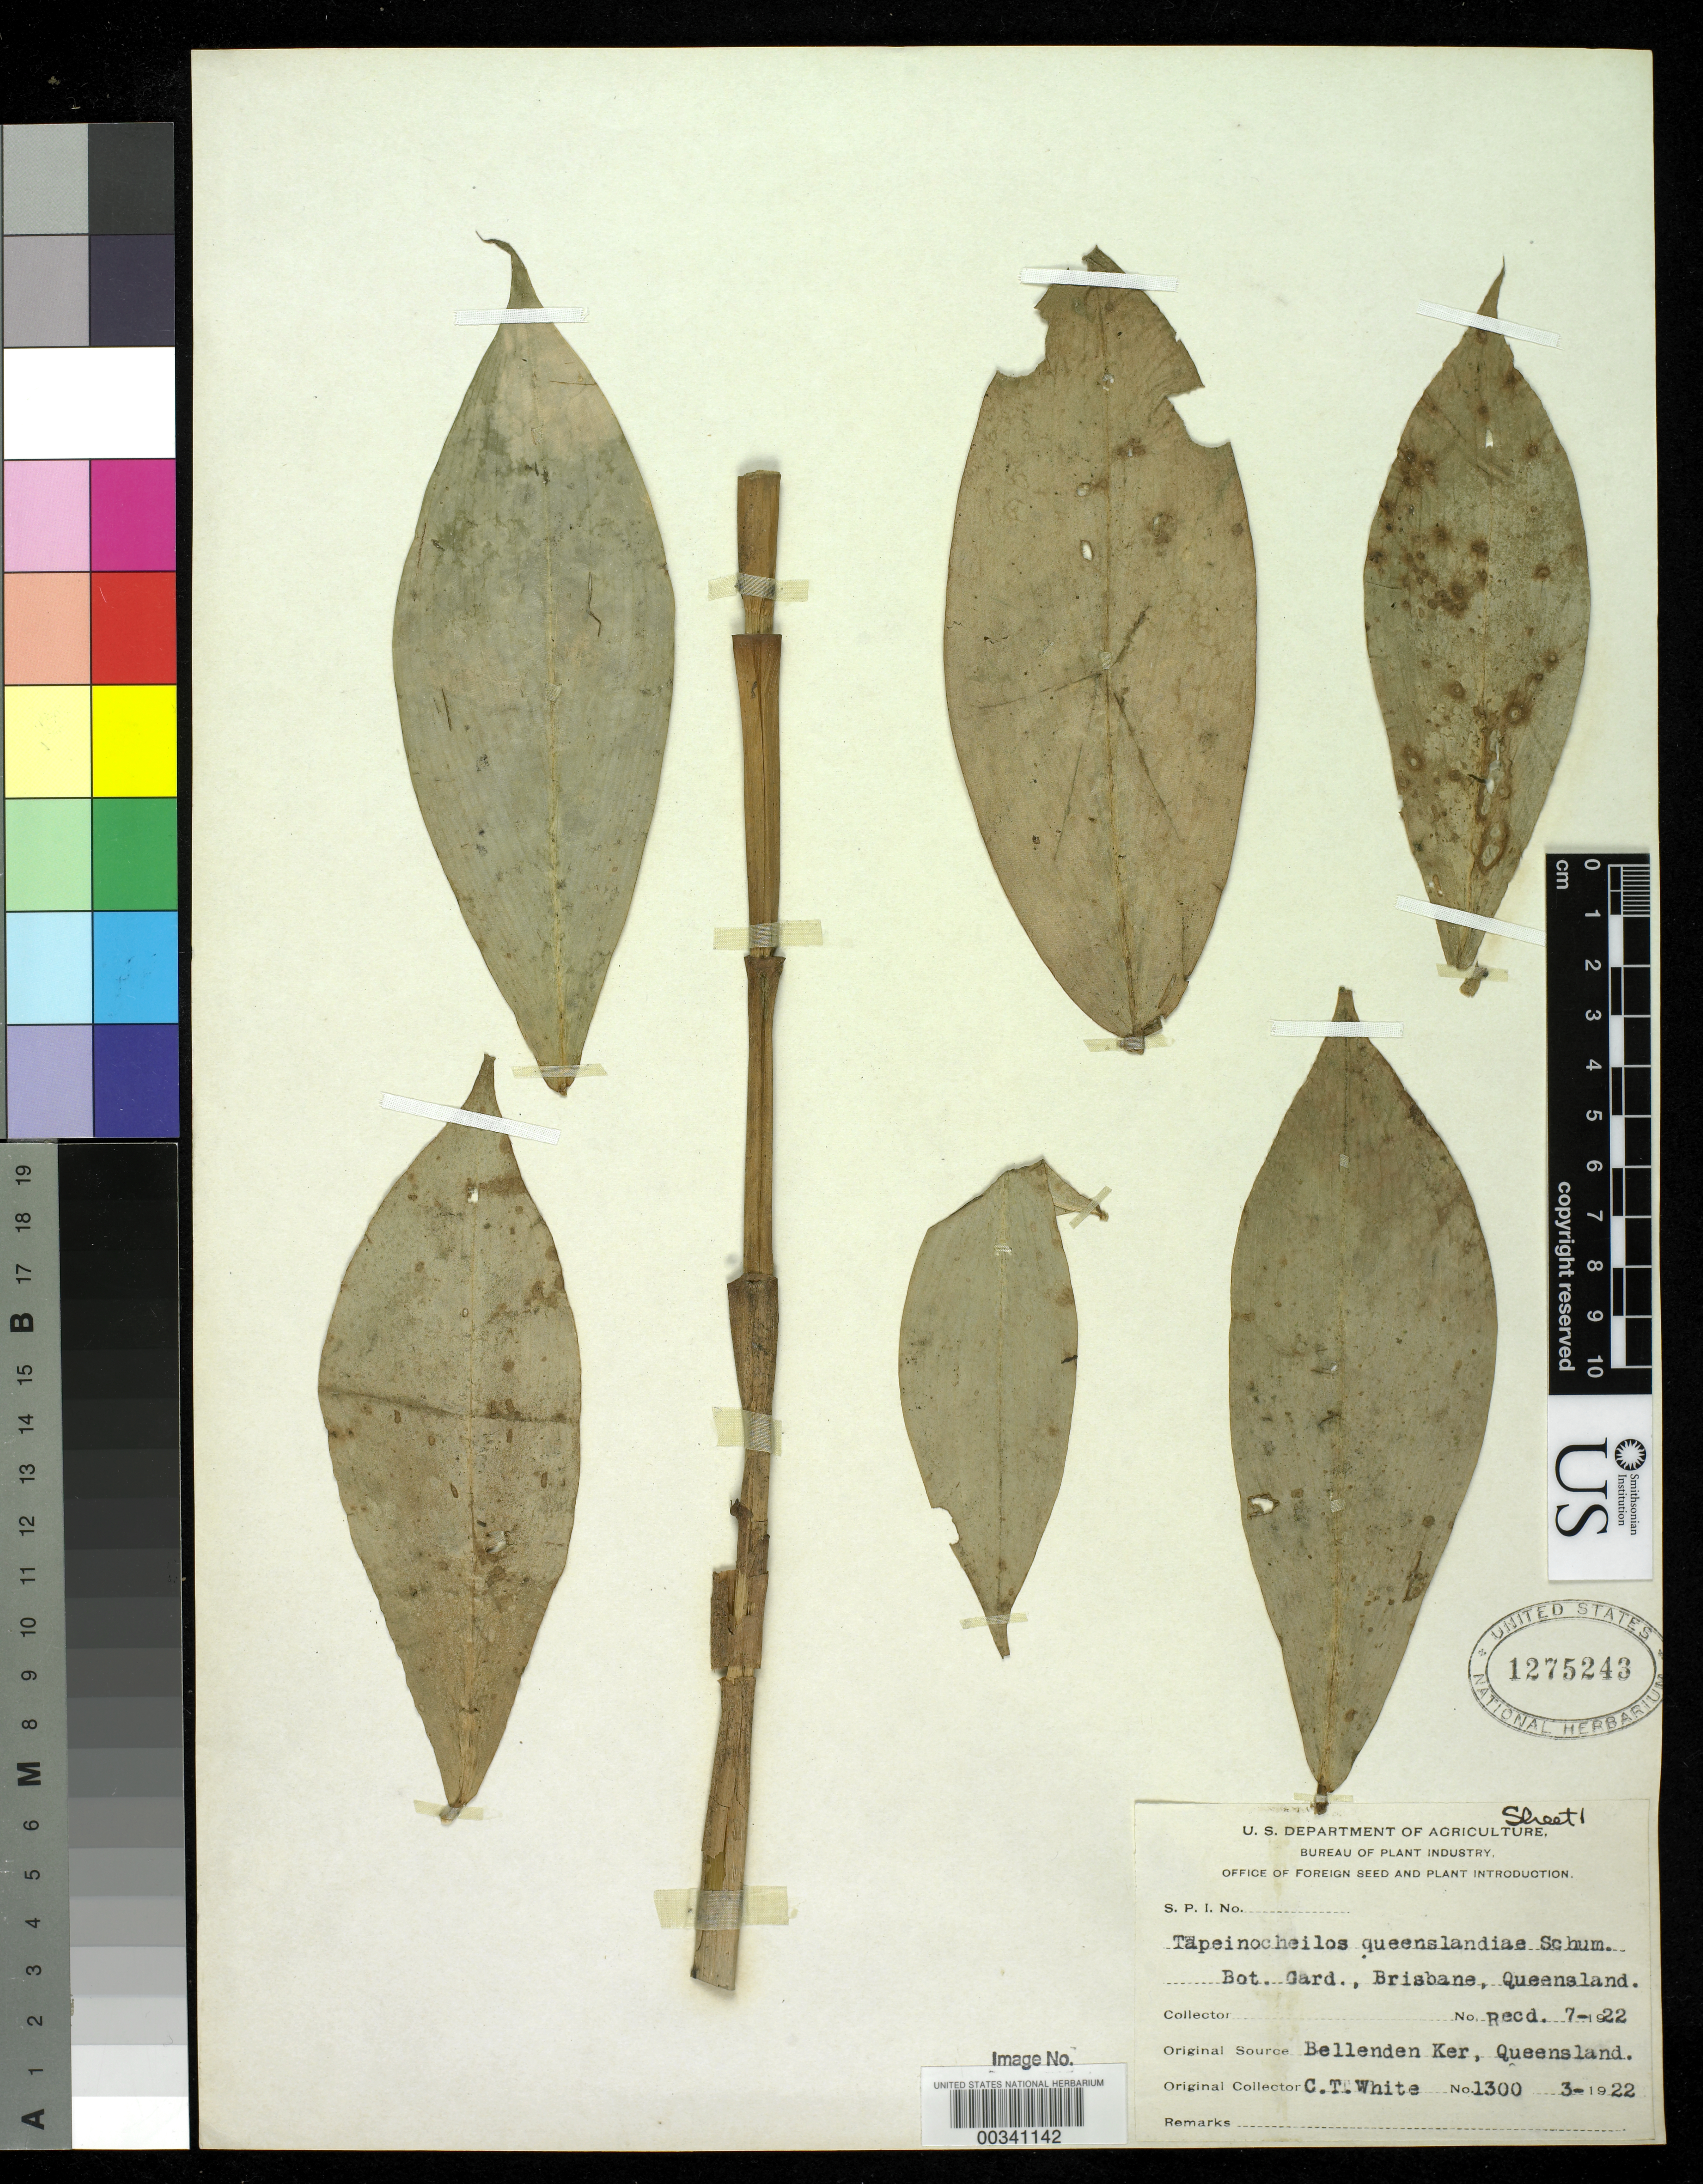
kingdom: Plantae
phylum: Tracheophyta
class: Liliopsida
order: Zingiberales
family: Costaceae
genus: Tapeinochilos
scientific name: Tapeinochilos queenslandiae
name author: (F.M. Bailey) K. Schum.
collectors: C. T. White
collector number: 1300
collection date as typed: Mar 1922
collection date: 1922-03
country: Australia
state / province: Queensland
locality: Bellenden ker.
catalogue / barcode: US 1275243